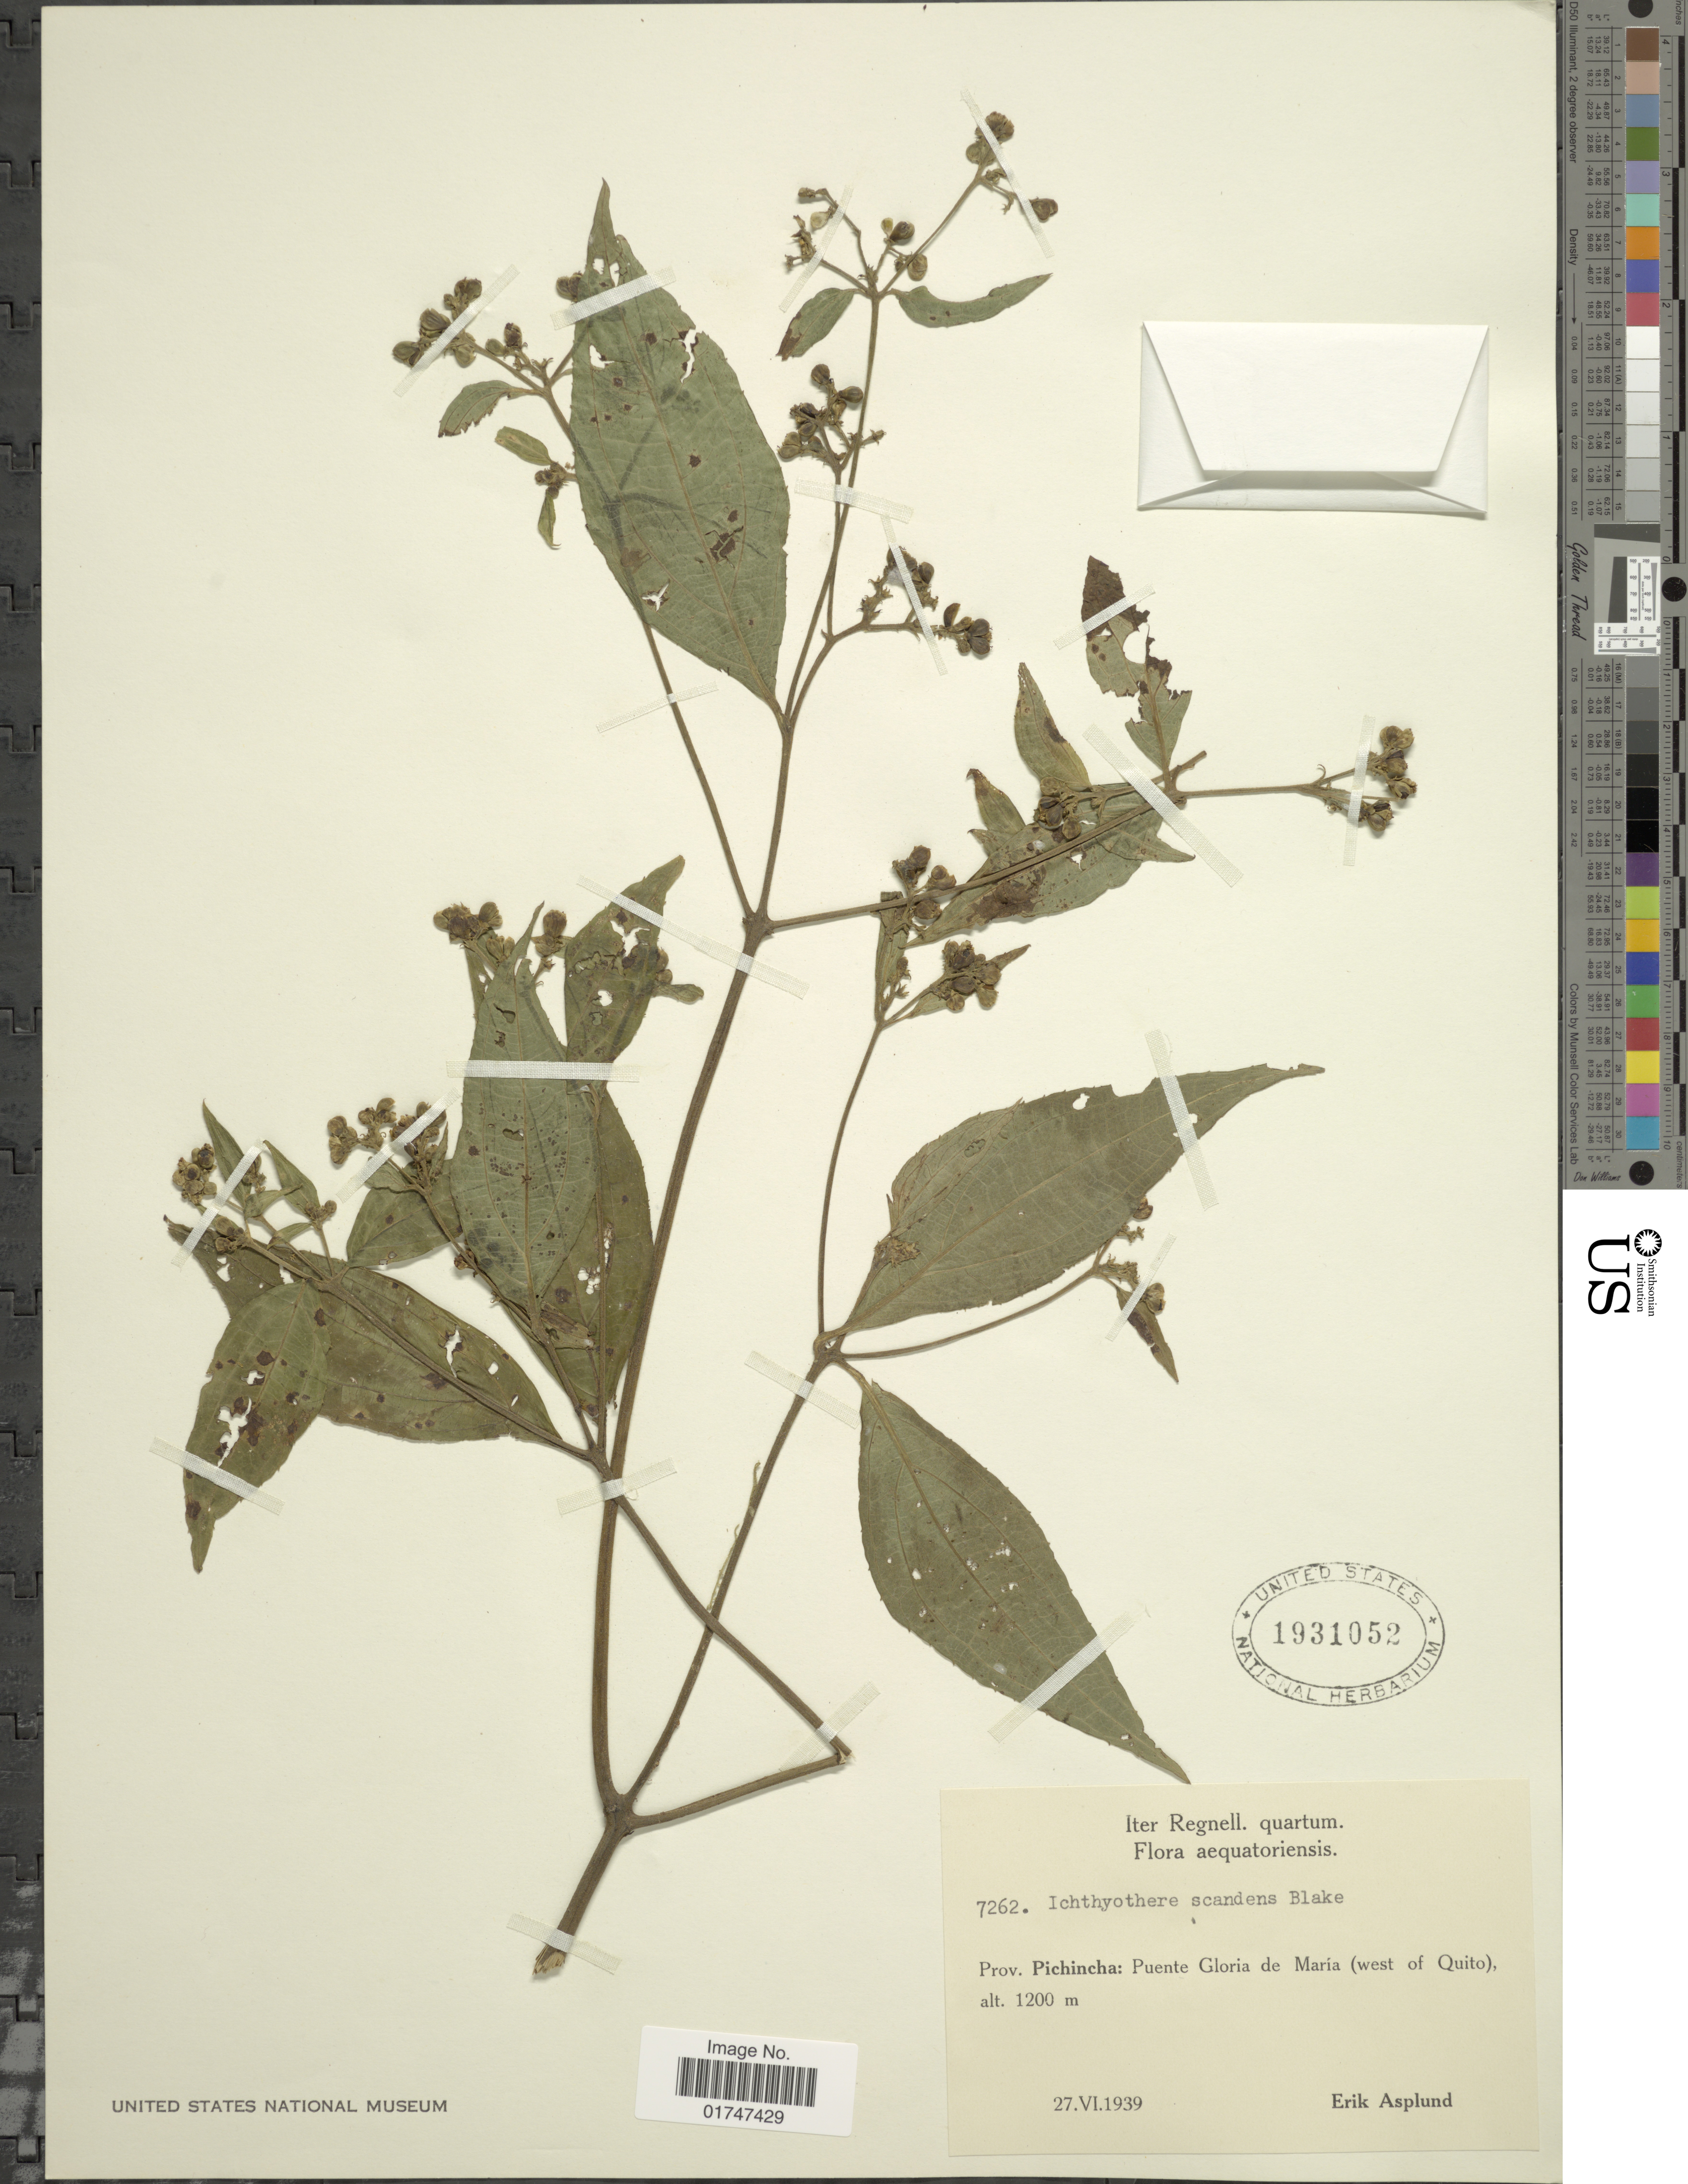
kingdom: Plantae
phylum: Tracheophyta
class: Magnoliopsida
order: Asterales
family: Asteraceae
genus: Ichthyothere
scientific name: Ichthyothere scandens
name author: S.F. Blake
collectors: E. Asplund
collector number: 7262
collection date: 1939-06-27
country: Ecuador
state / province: Pichincha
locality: Prov. Pichincha: Puente Gloria de María (west of Quito)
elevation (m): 1200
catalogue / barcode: US 1931052